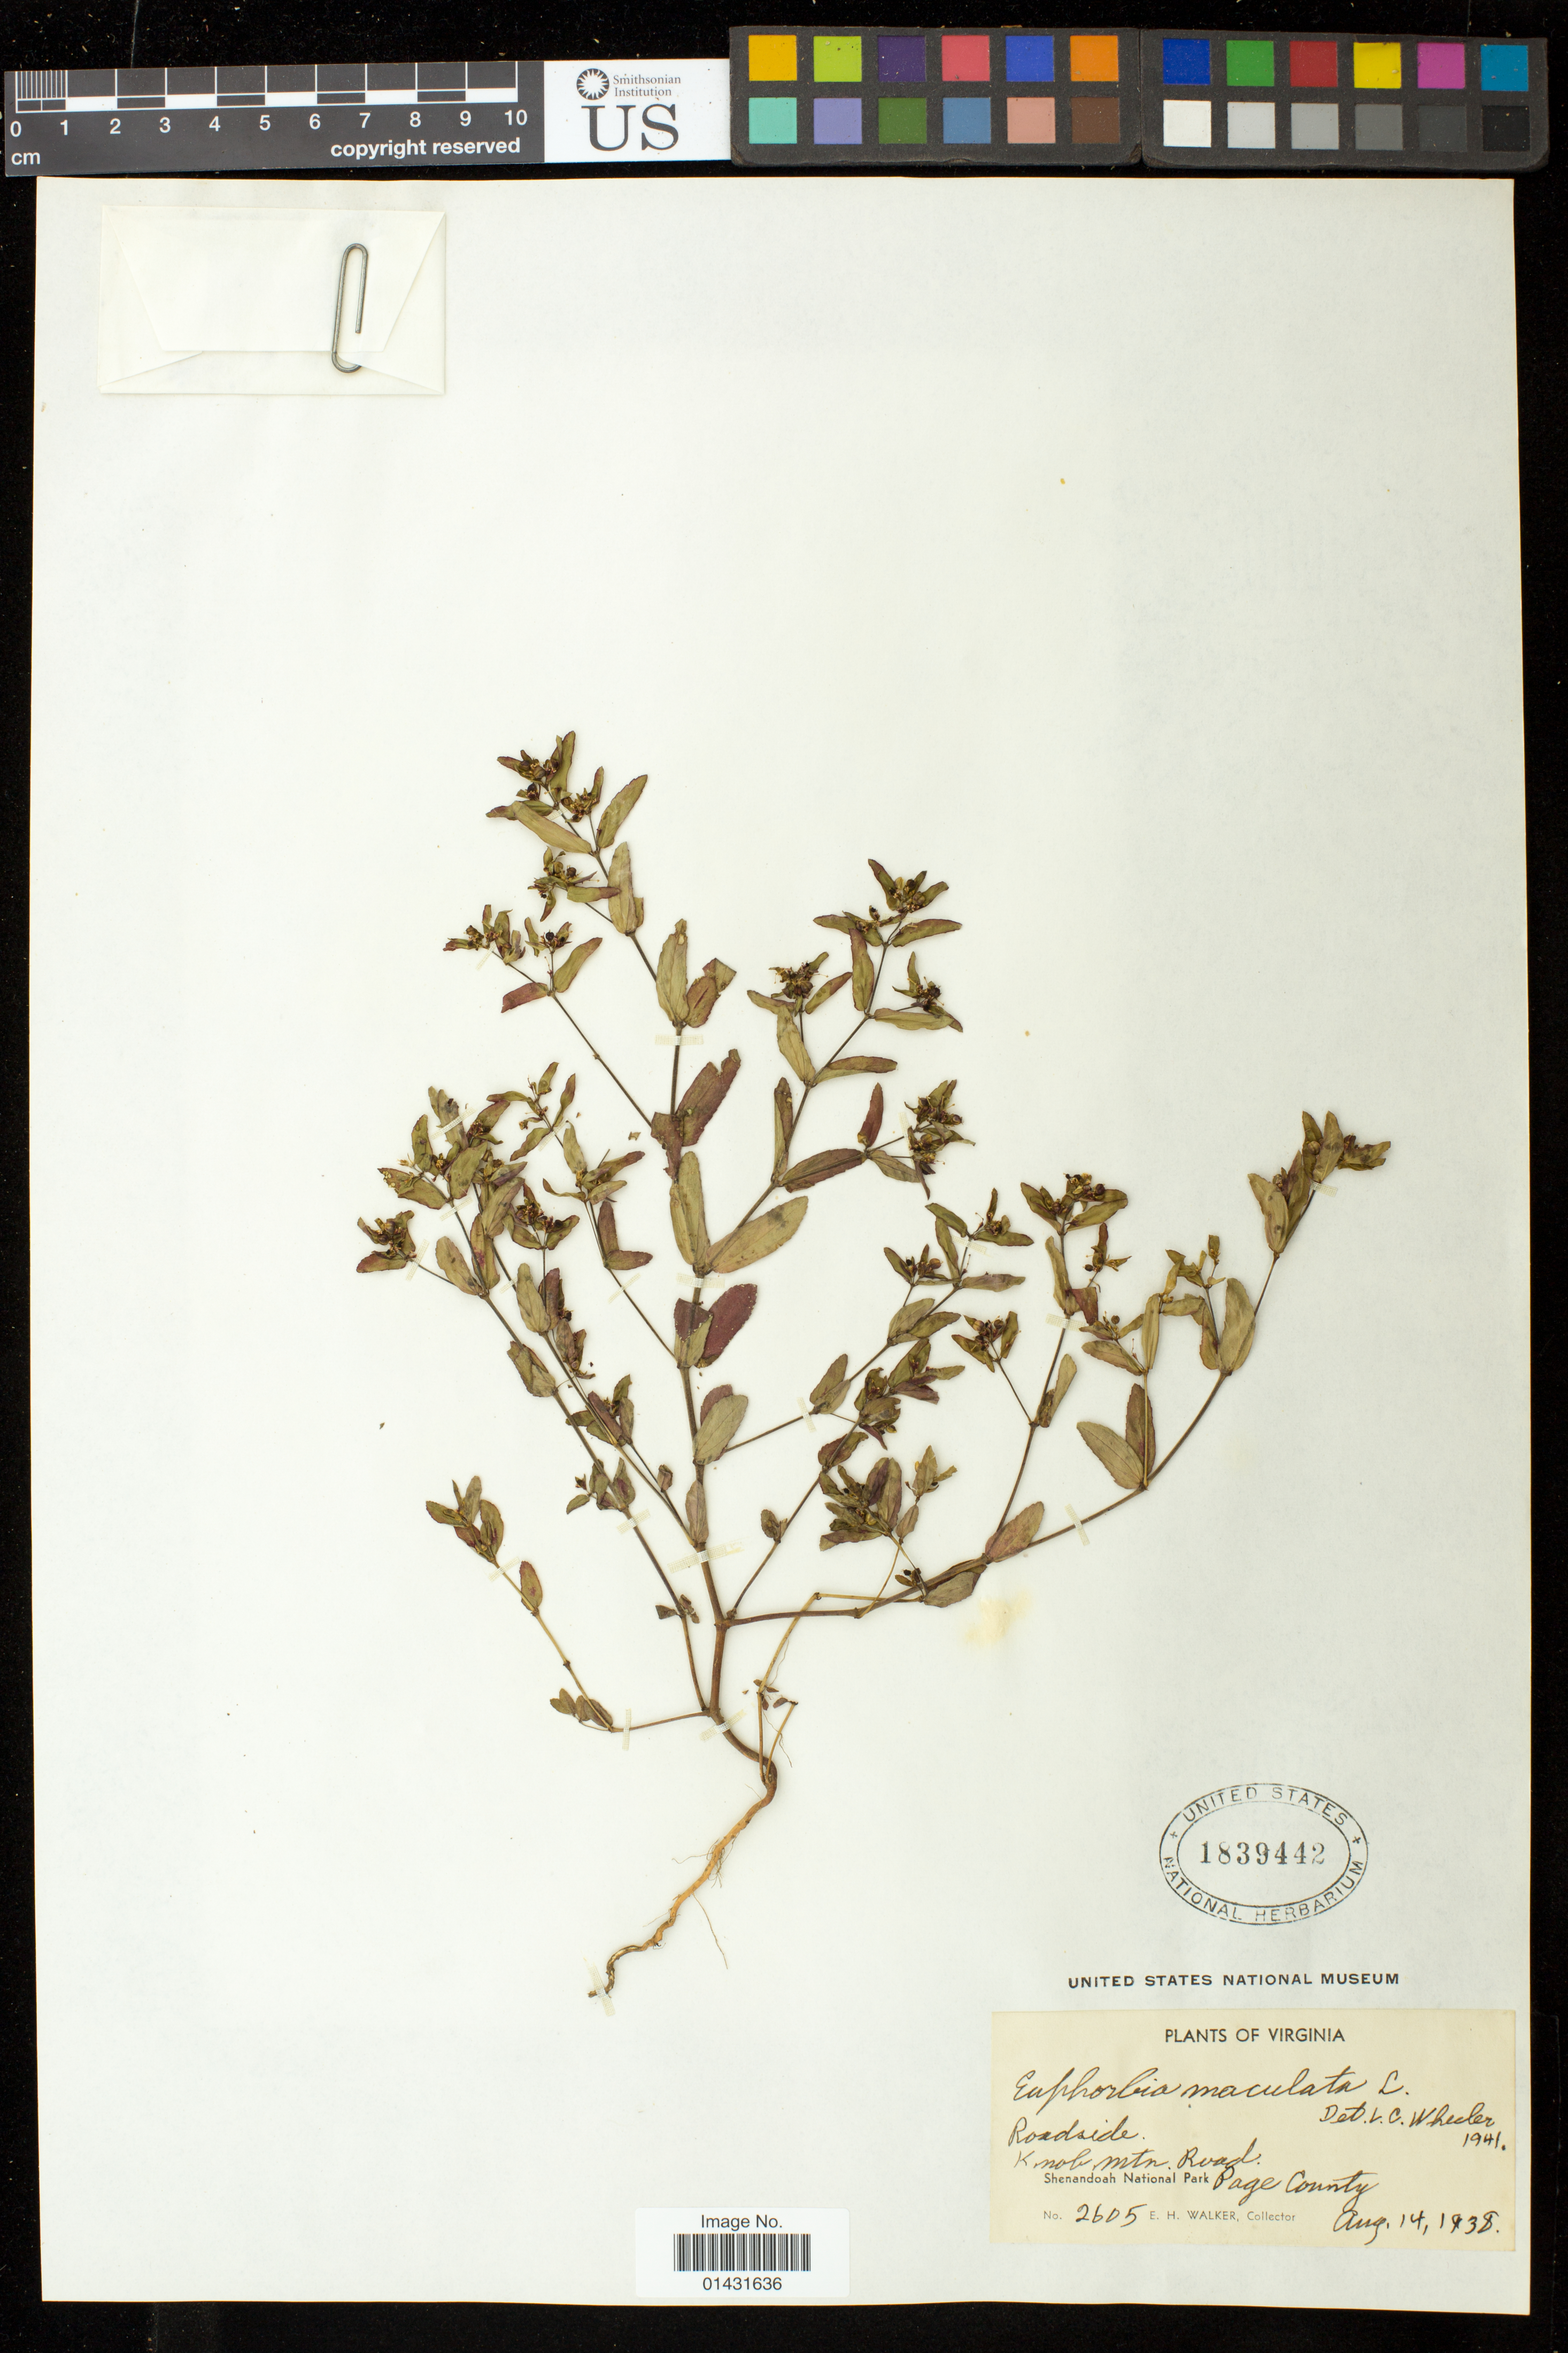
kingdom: Plantae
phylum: Tracheophyta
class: Magnoliopsida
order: Malpighiales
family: Euphorbiaceae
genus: Euphorbia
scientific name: Euphorbia hypericifolia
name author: L.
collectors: E. H. Walker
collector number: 2605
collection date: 1938-08-14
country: United States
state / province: Virginia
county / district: Page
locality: Knob Mtn Road, Shenandoah National Park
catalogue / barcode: US 1839442